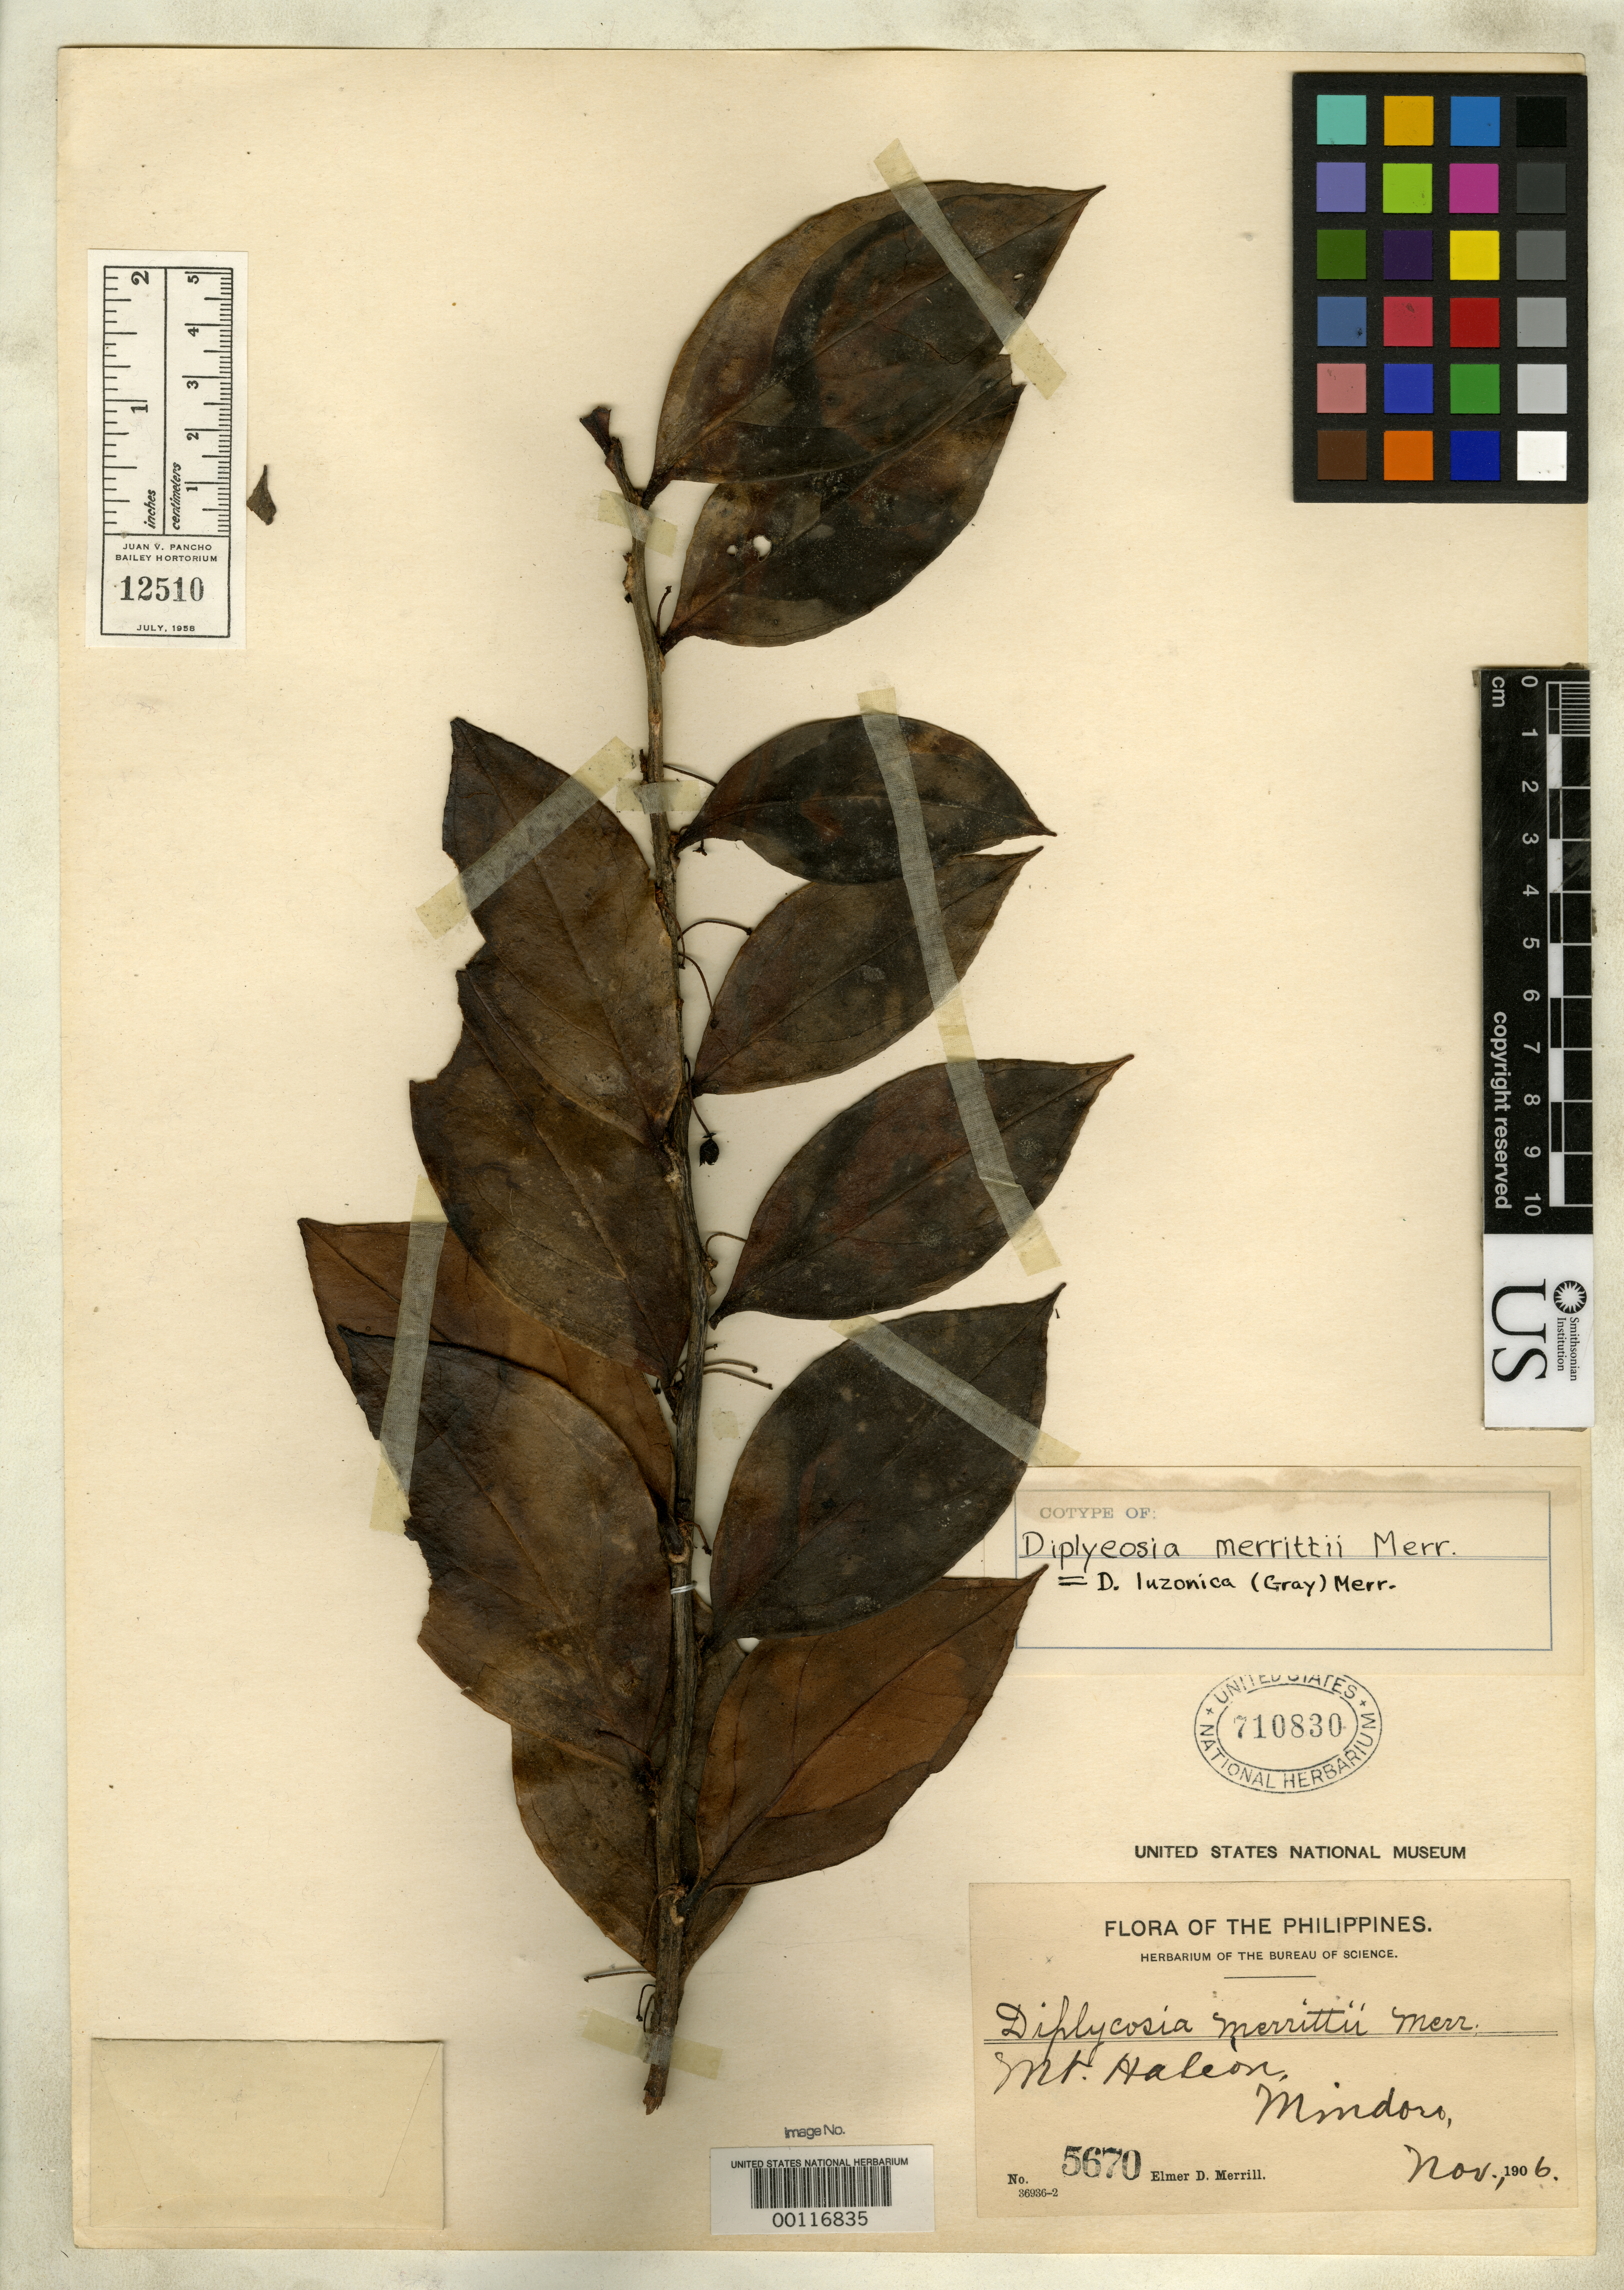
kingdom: Plantae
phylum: Tracheophyta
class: Magnoliopsida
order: Ericales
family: Ericaceae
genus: Diplycosia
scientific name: Diplycosia merrittii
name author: Merr.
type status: Isotype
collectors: E. D. Merrill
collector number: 5670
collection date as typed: Nov 1906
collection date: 1906-11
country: Philippines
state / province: Mimaropa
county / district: Mindoro Oriental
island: Mindoro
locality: Mt. Halcon, Mindoro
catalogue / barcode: US 710830